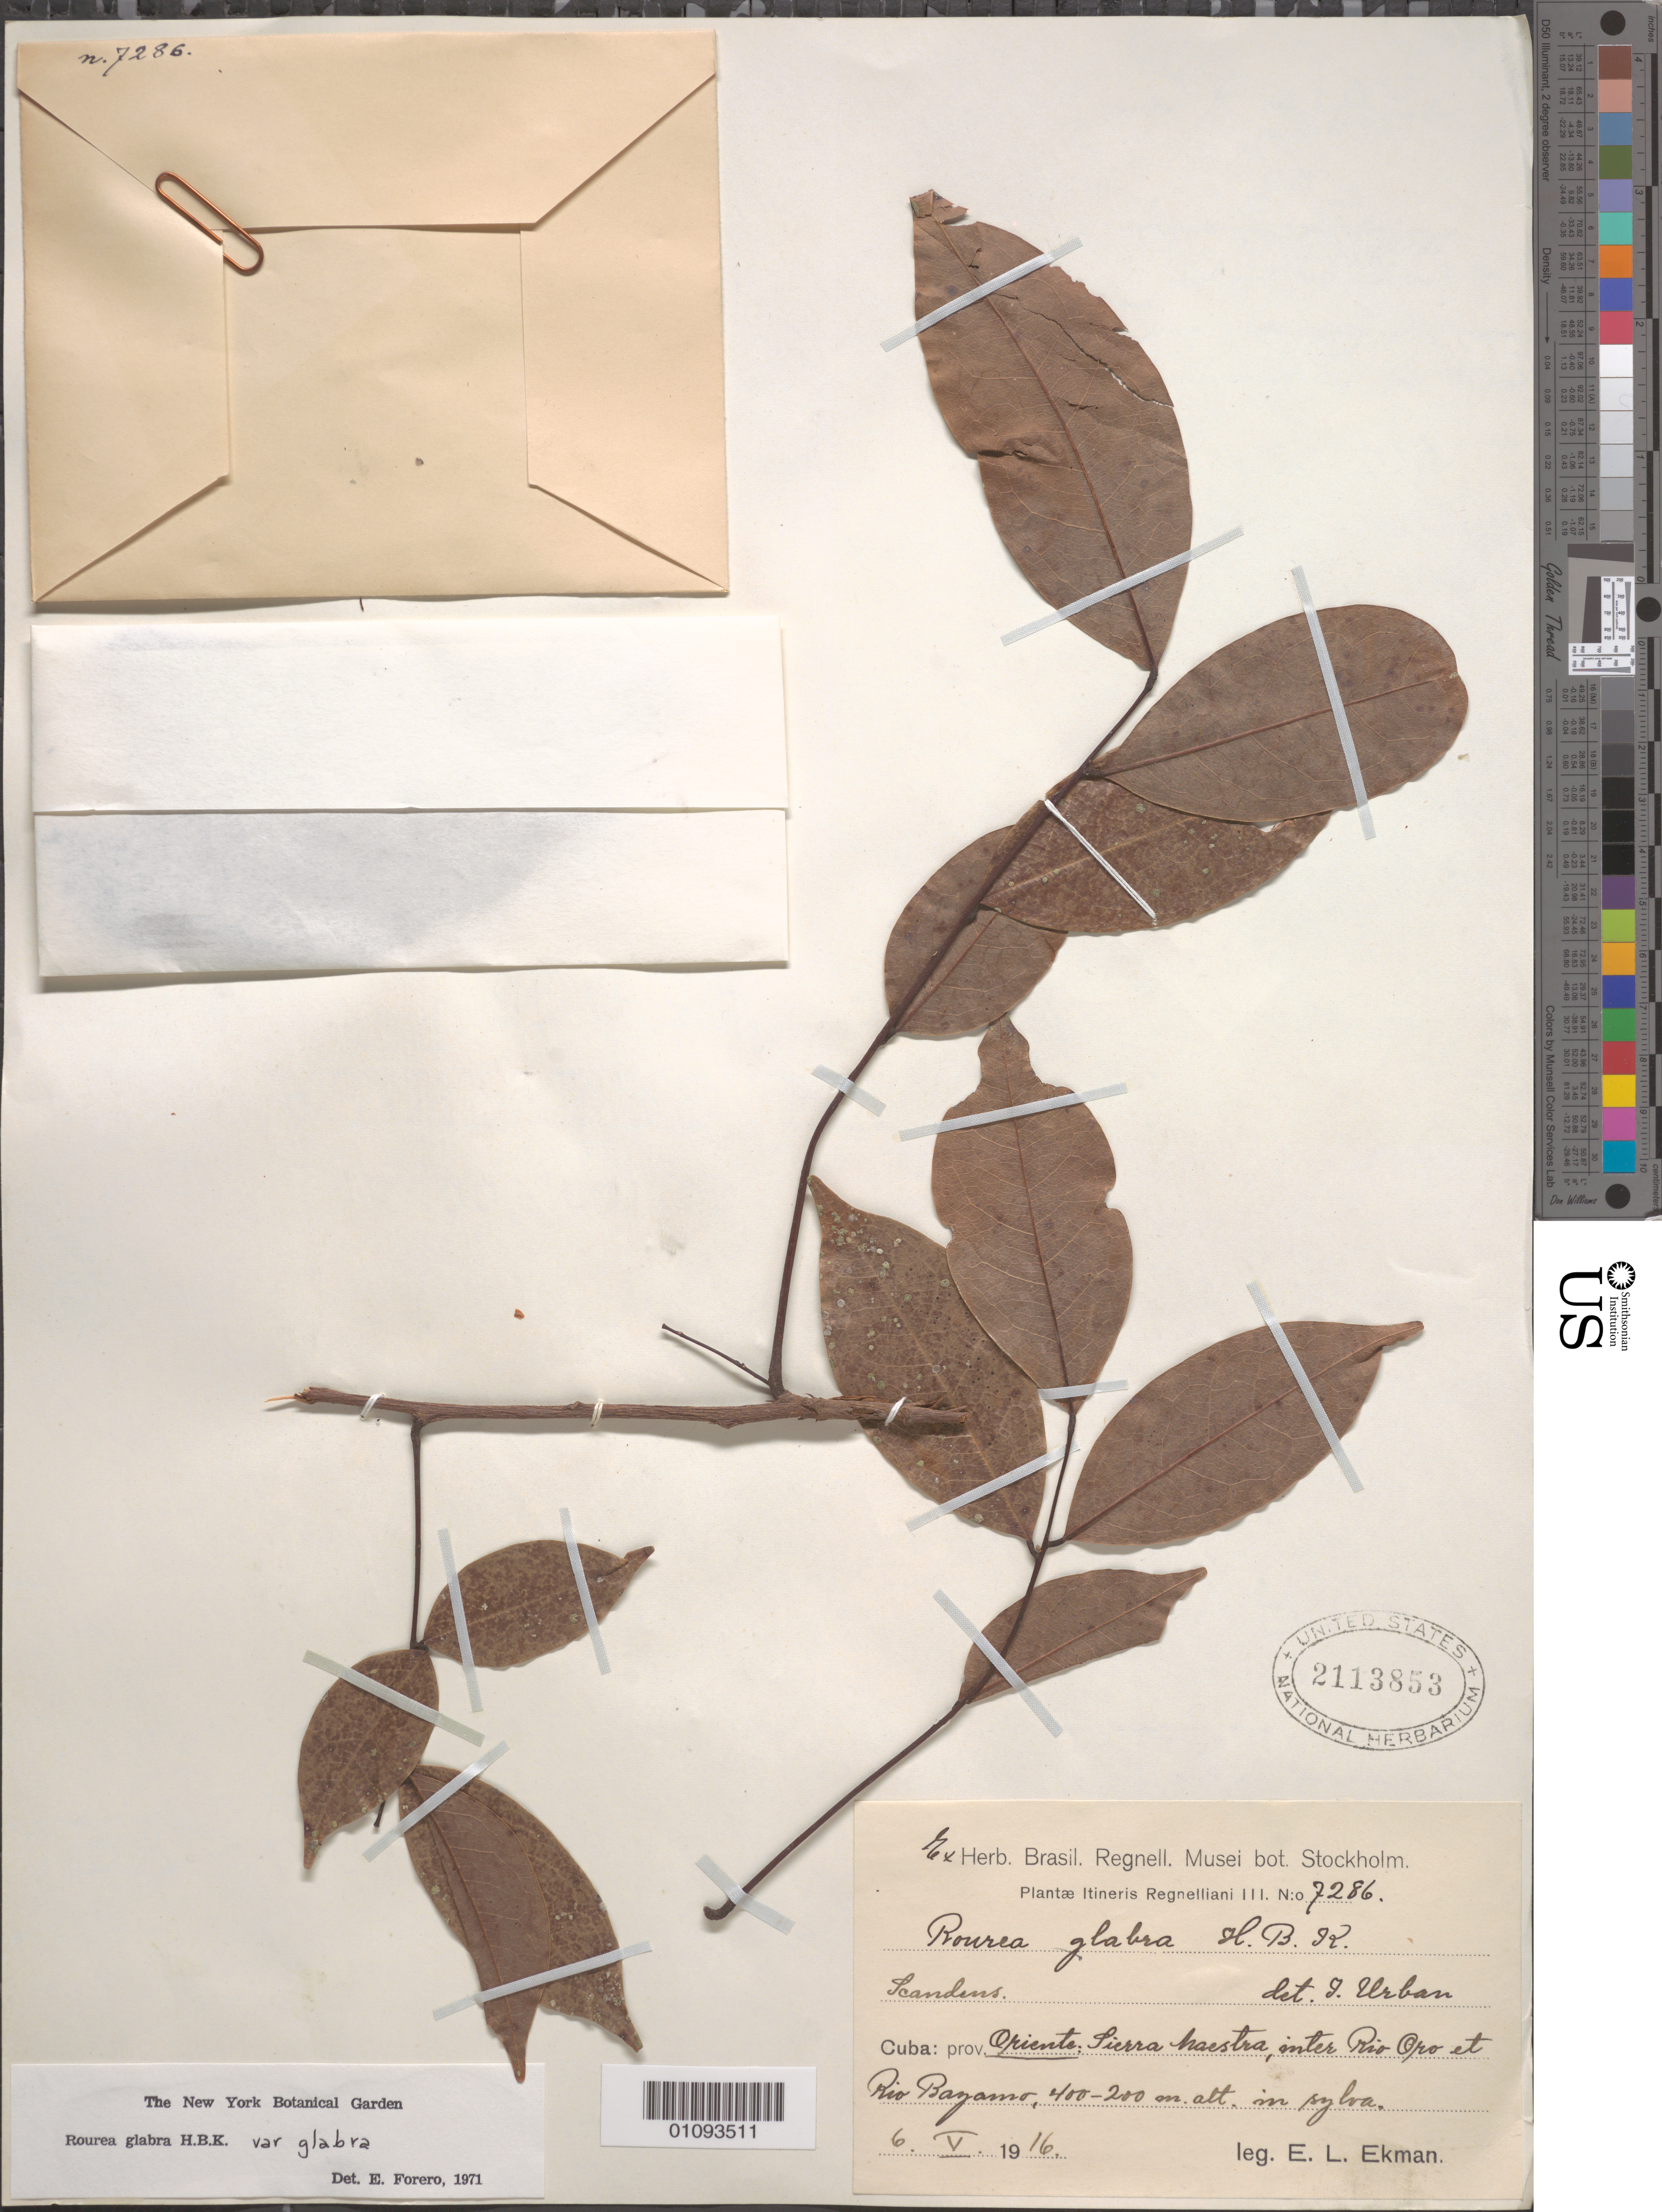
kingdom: Plantae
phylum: Tracheophyta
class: Magnoliopsida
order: Oxalidales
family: Connaraceae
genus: Rourea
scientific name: Rourea glabra var. glabra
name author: Kunth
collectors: E. L. Ekman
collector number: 7286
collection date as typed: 06 May 1916 or 05 Jun 1916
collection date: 1916-05-06 or 1916-06-05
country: Cuba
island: Cuba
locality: Oriente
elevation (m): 200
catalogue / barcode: US 2113853